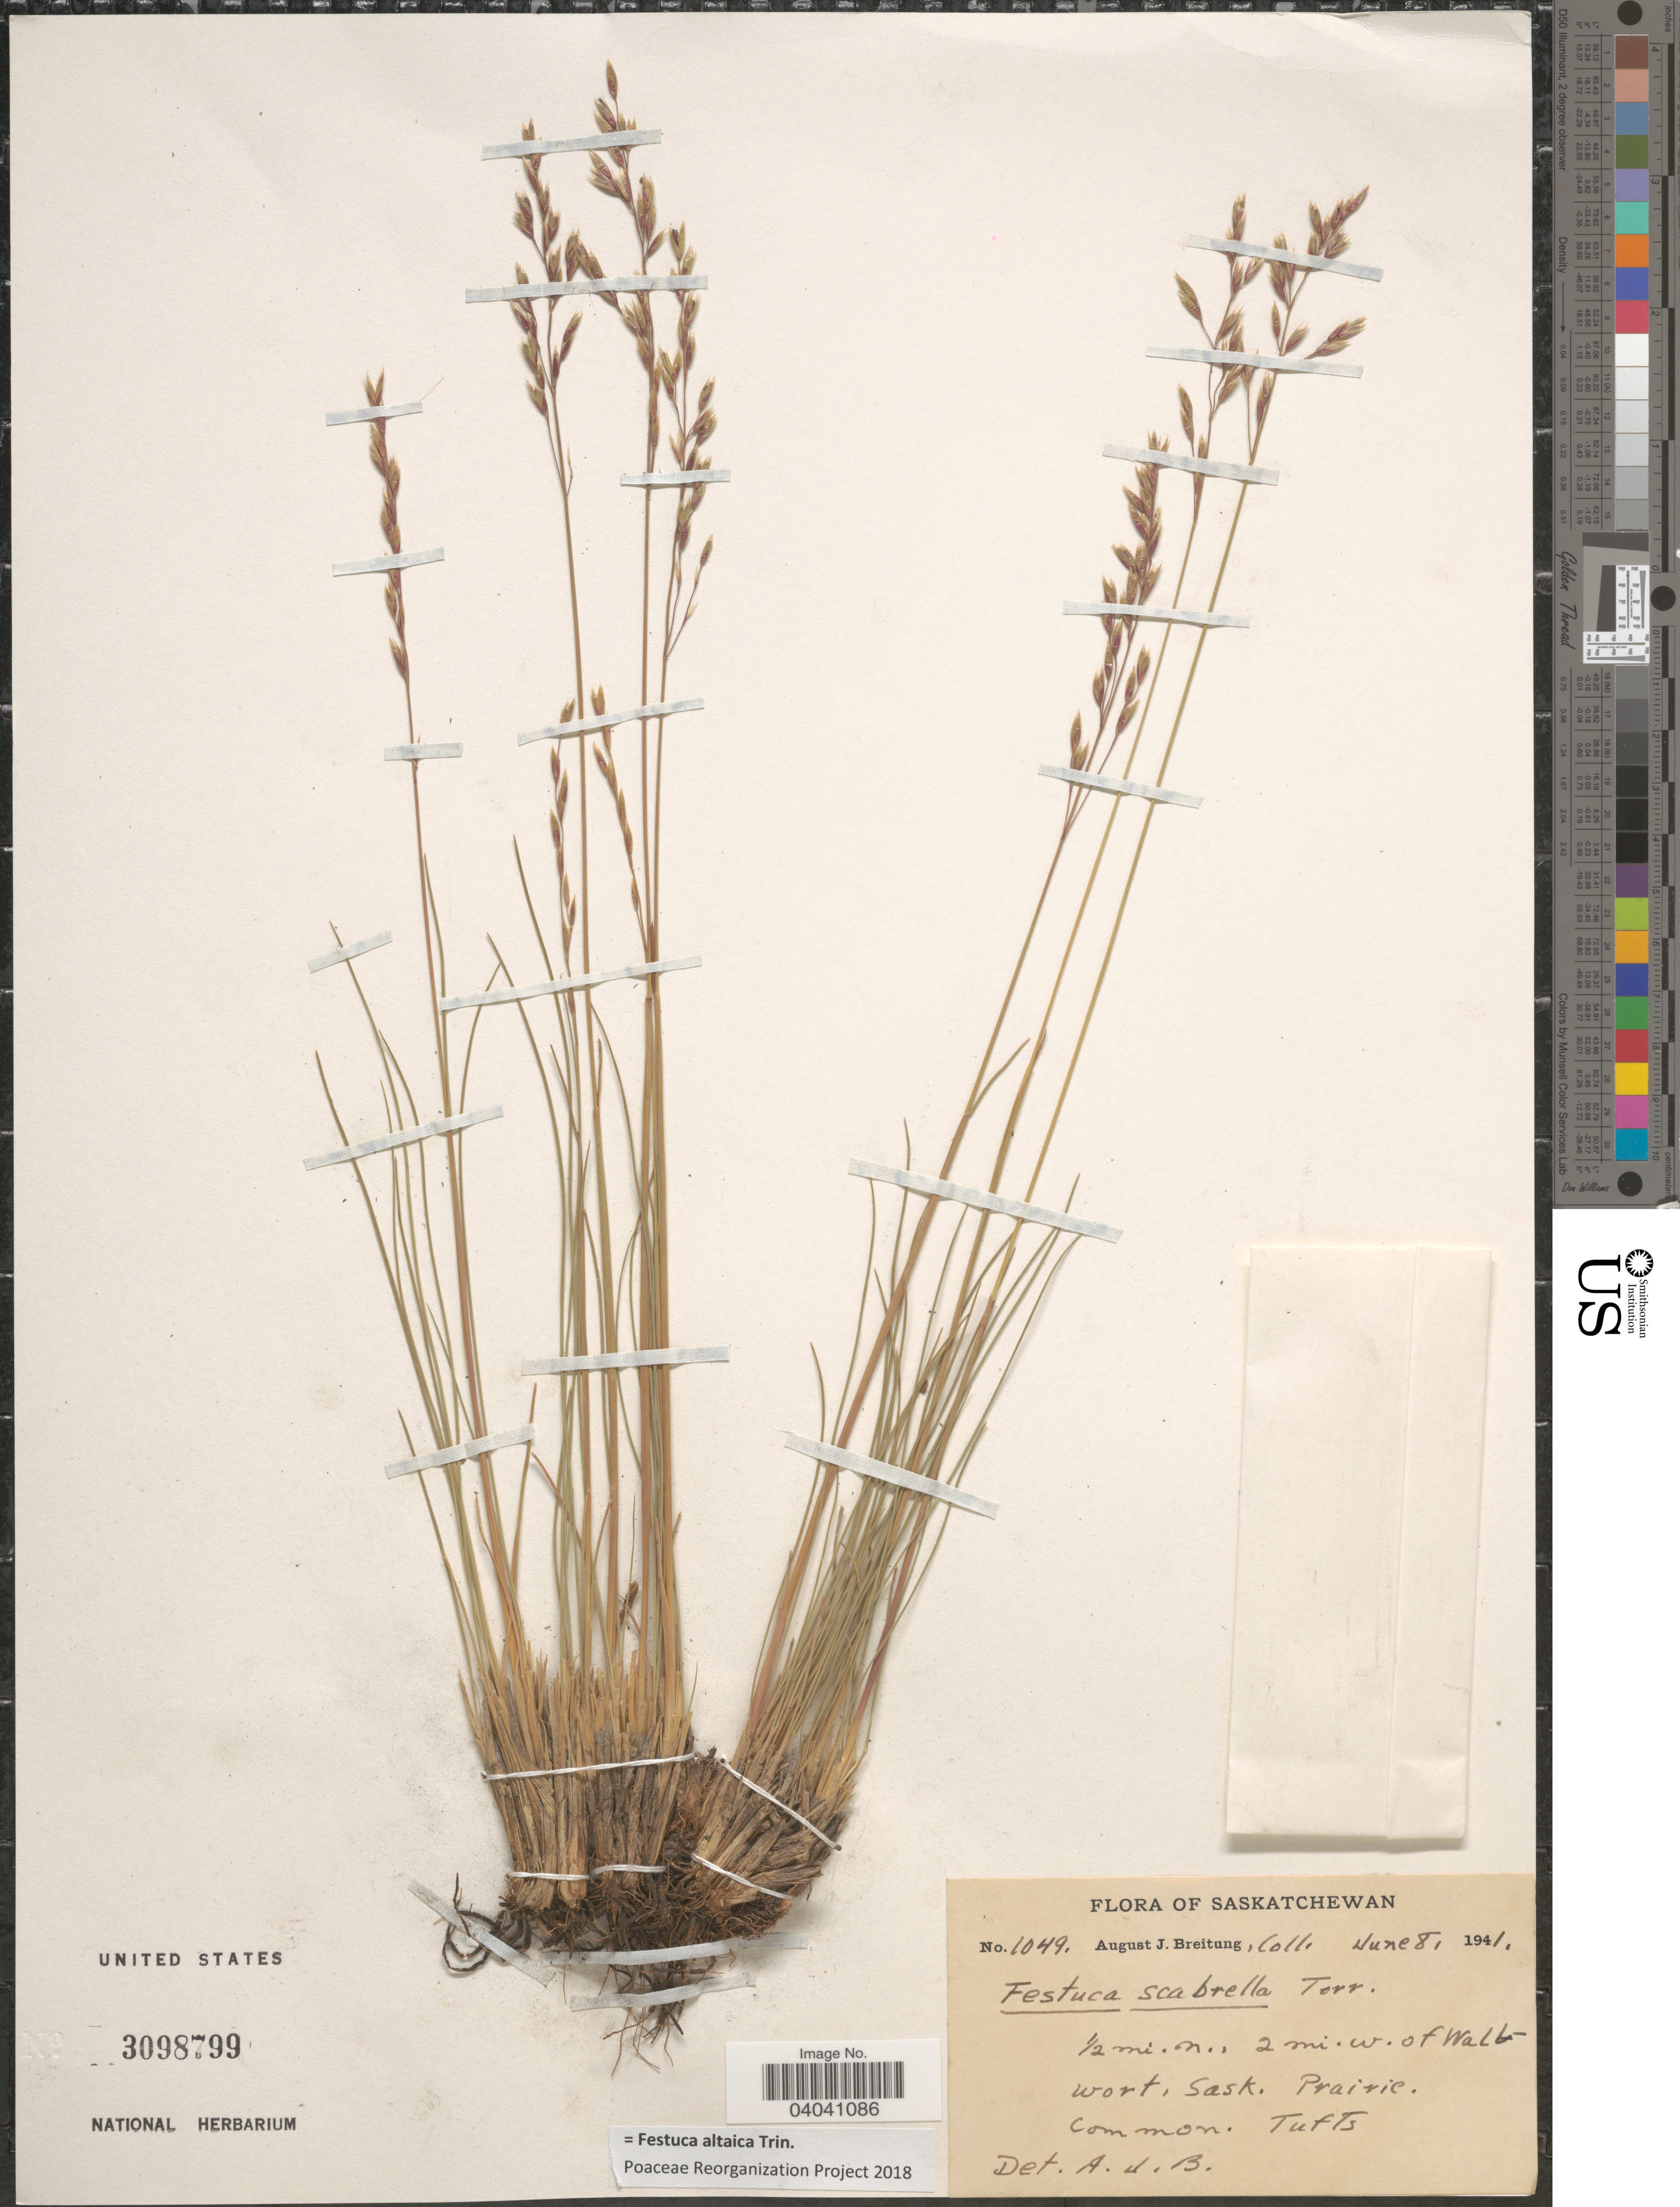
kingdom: Plantae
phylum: Tracheophyta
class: Liliopsida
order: Poales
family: Poaceae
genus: Festuca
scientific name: Festuca altaica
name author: Trin.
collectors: A. Breitung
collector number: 1049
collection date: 1941-06-08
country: Canada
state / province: Saskatchewan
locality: ½ mi.. n., 2 mi. w. of Wallwort.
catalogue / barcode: US 3098799